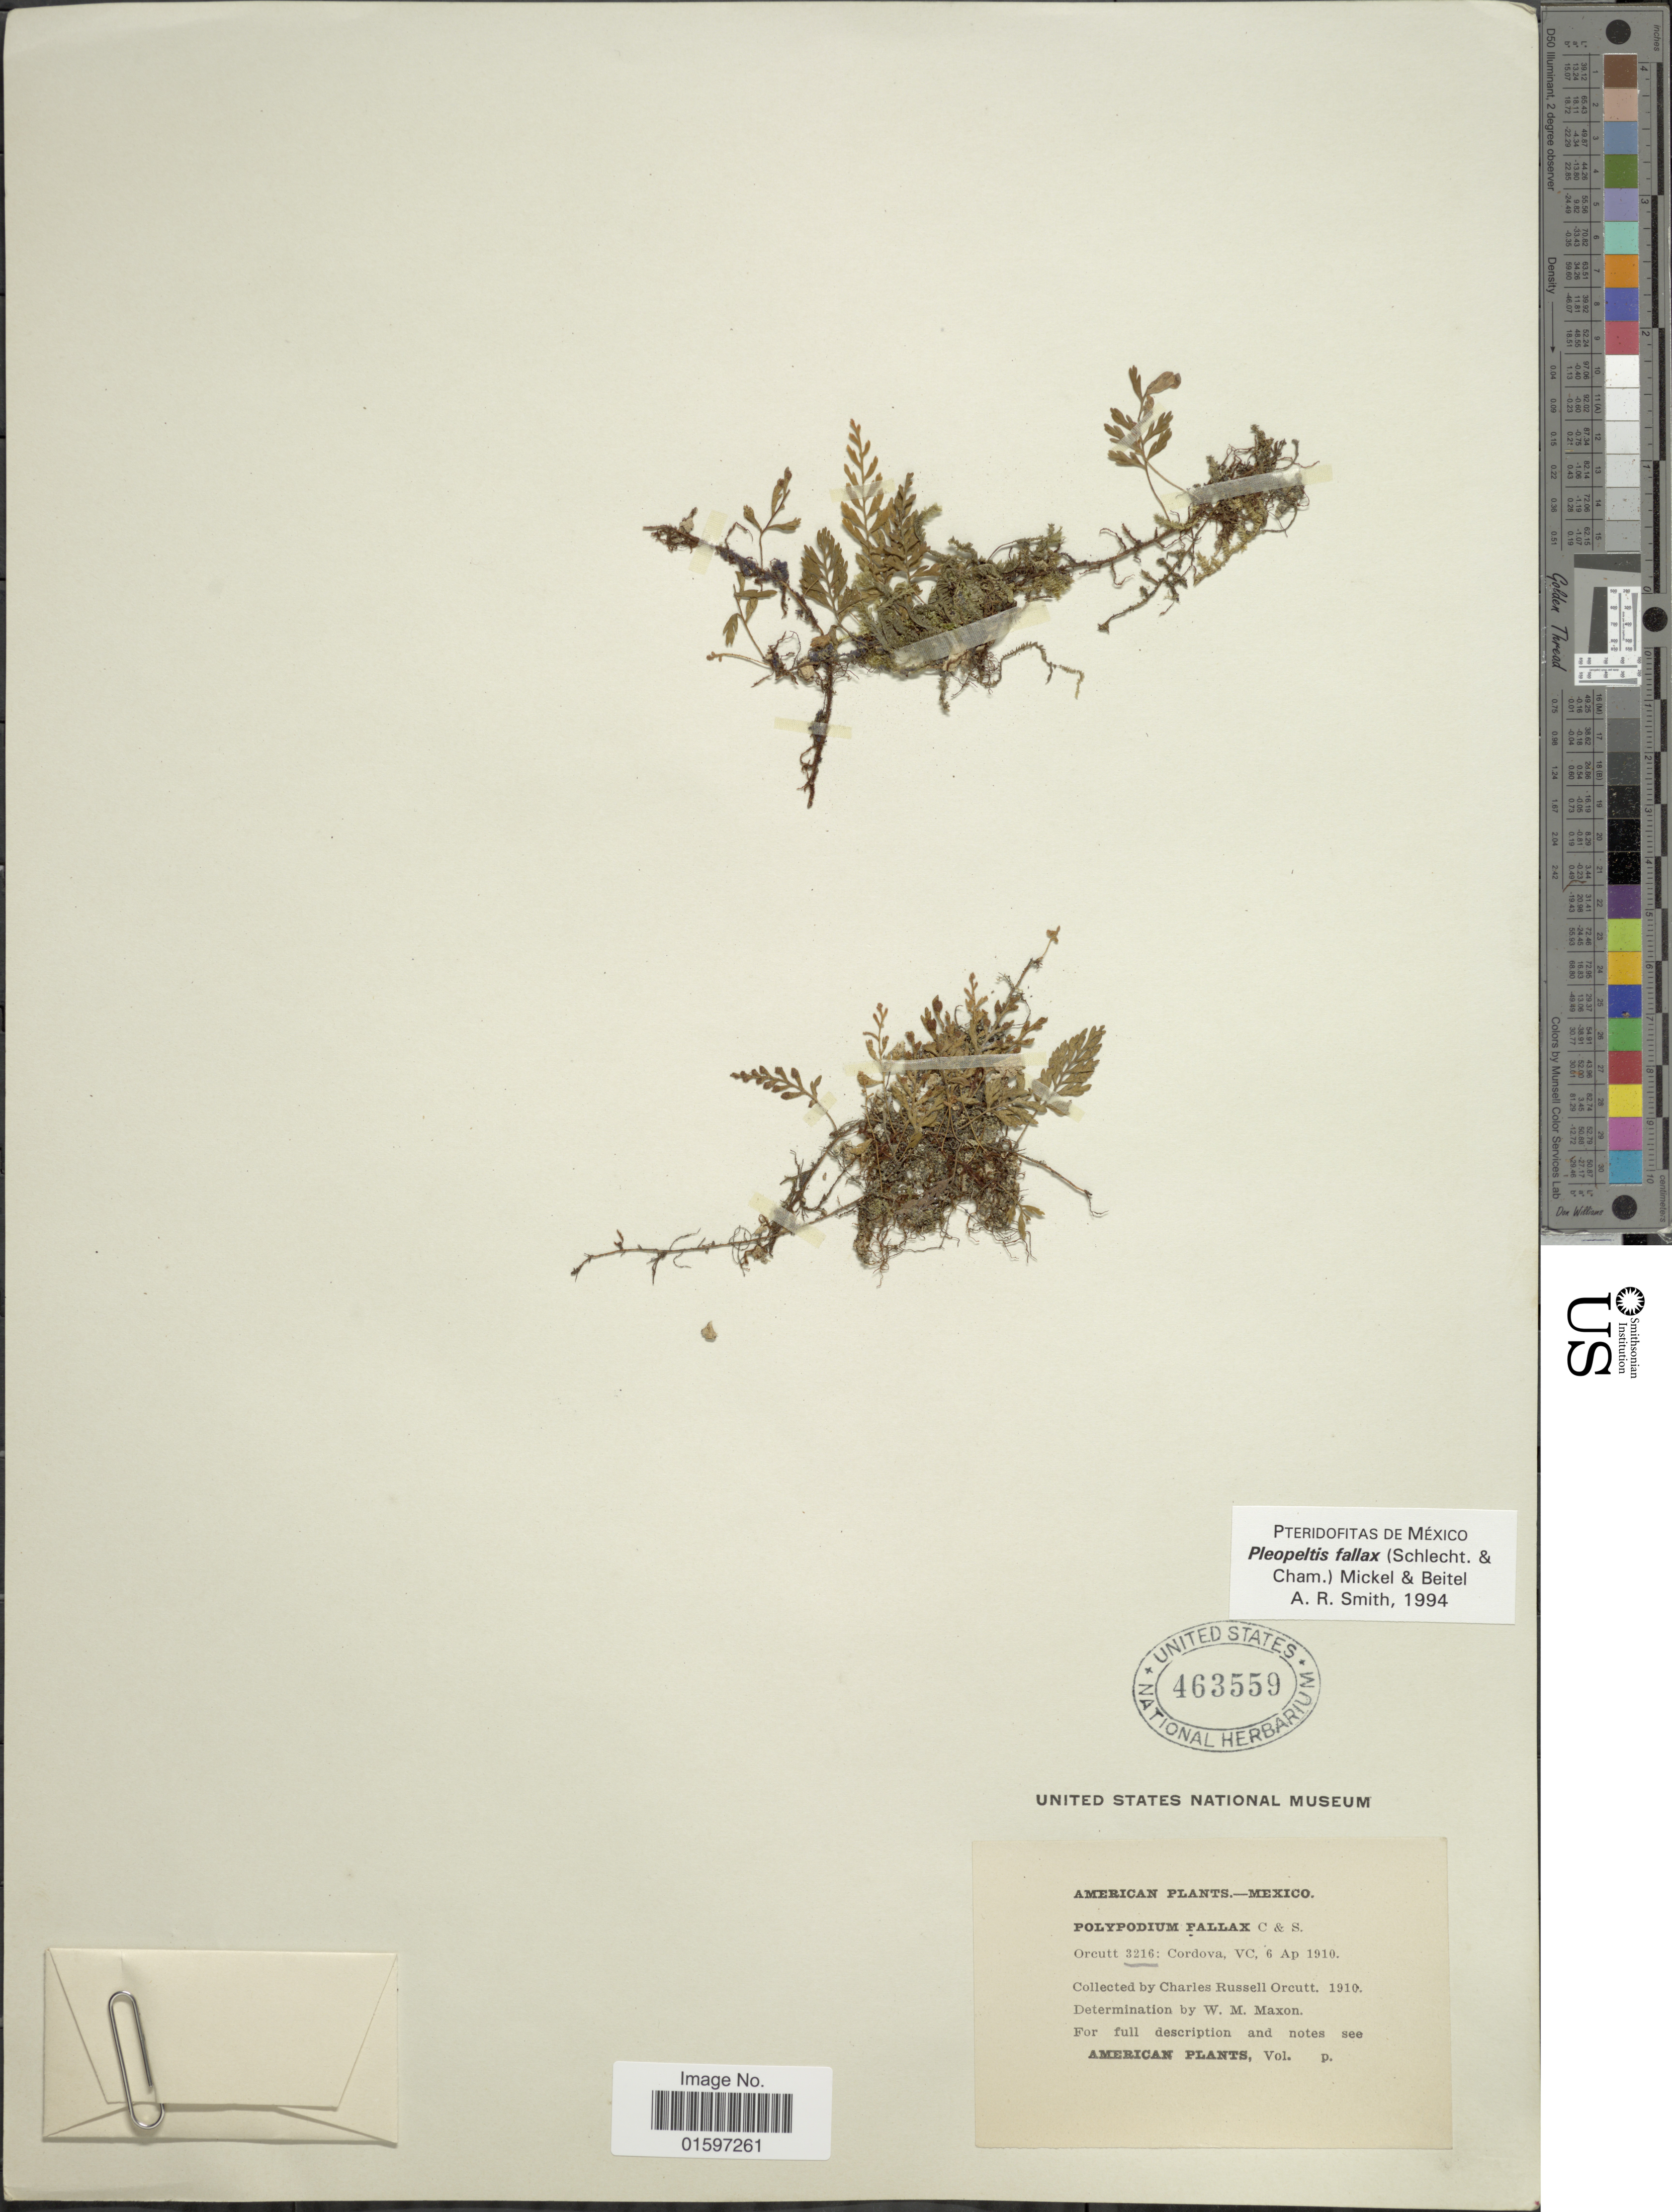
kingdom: Plantae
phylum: Tracheophyta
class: Polypodiopsida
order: Polypodiales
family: Polypodiaceae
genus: Pleopeltis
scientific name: Pleopeltis fallax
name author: (Schltdl. & Cham.) Mickel & Beitel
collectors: C. R. Orcutt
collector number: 3216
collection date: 1910-04-06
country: Mexico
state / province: Veracruz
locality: Cordova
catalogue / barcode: US 463559